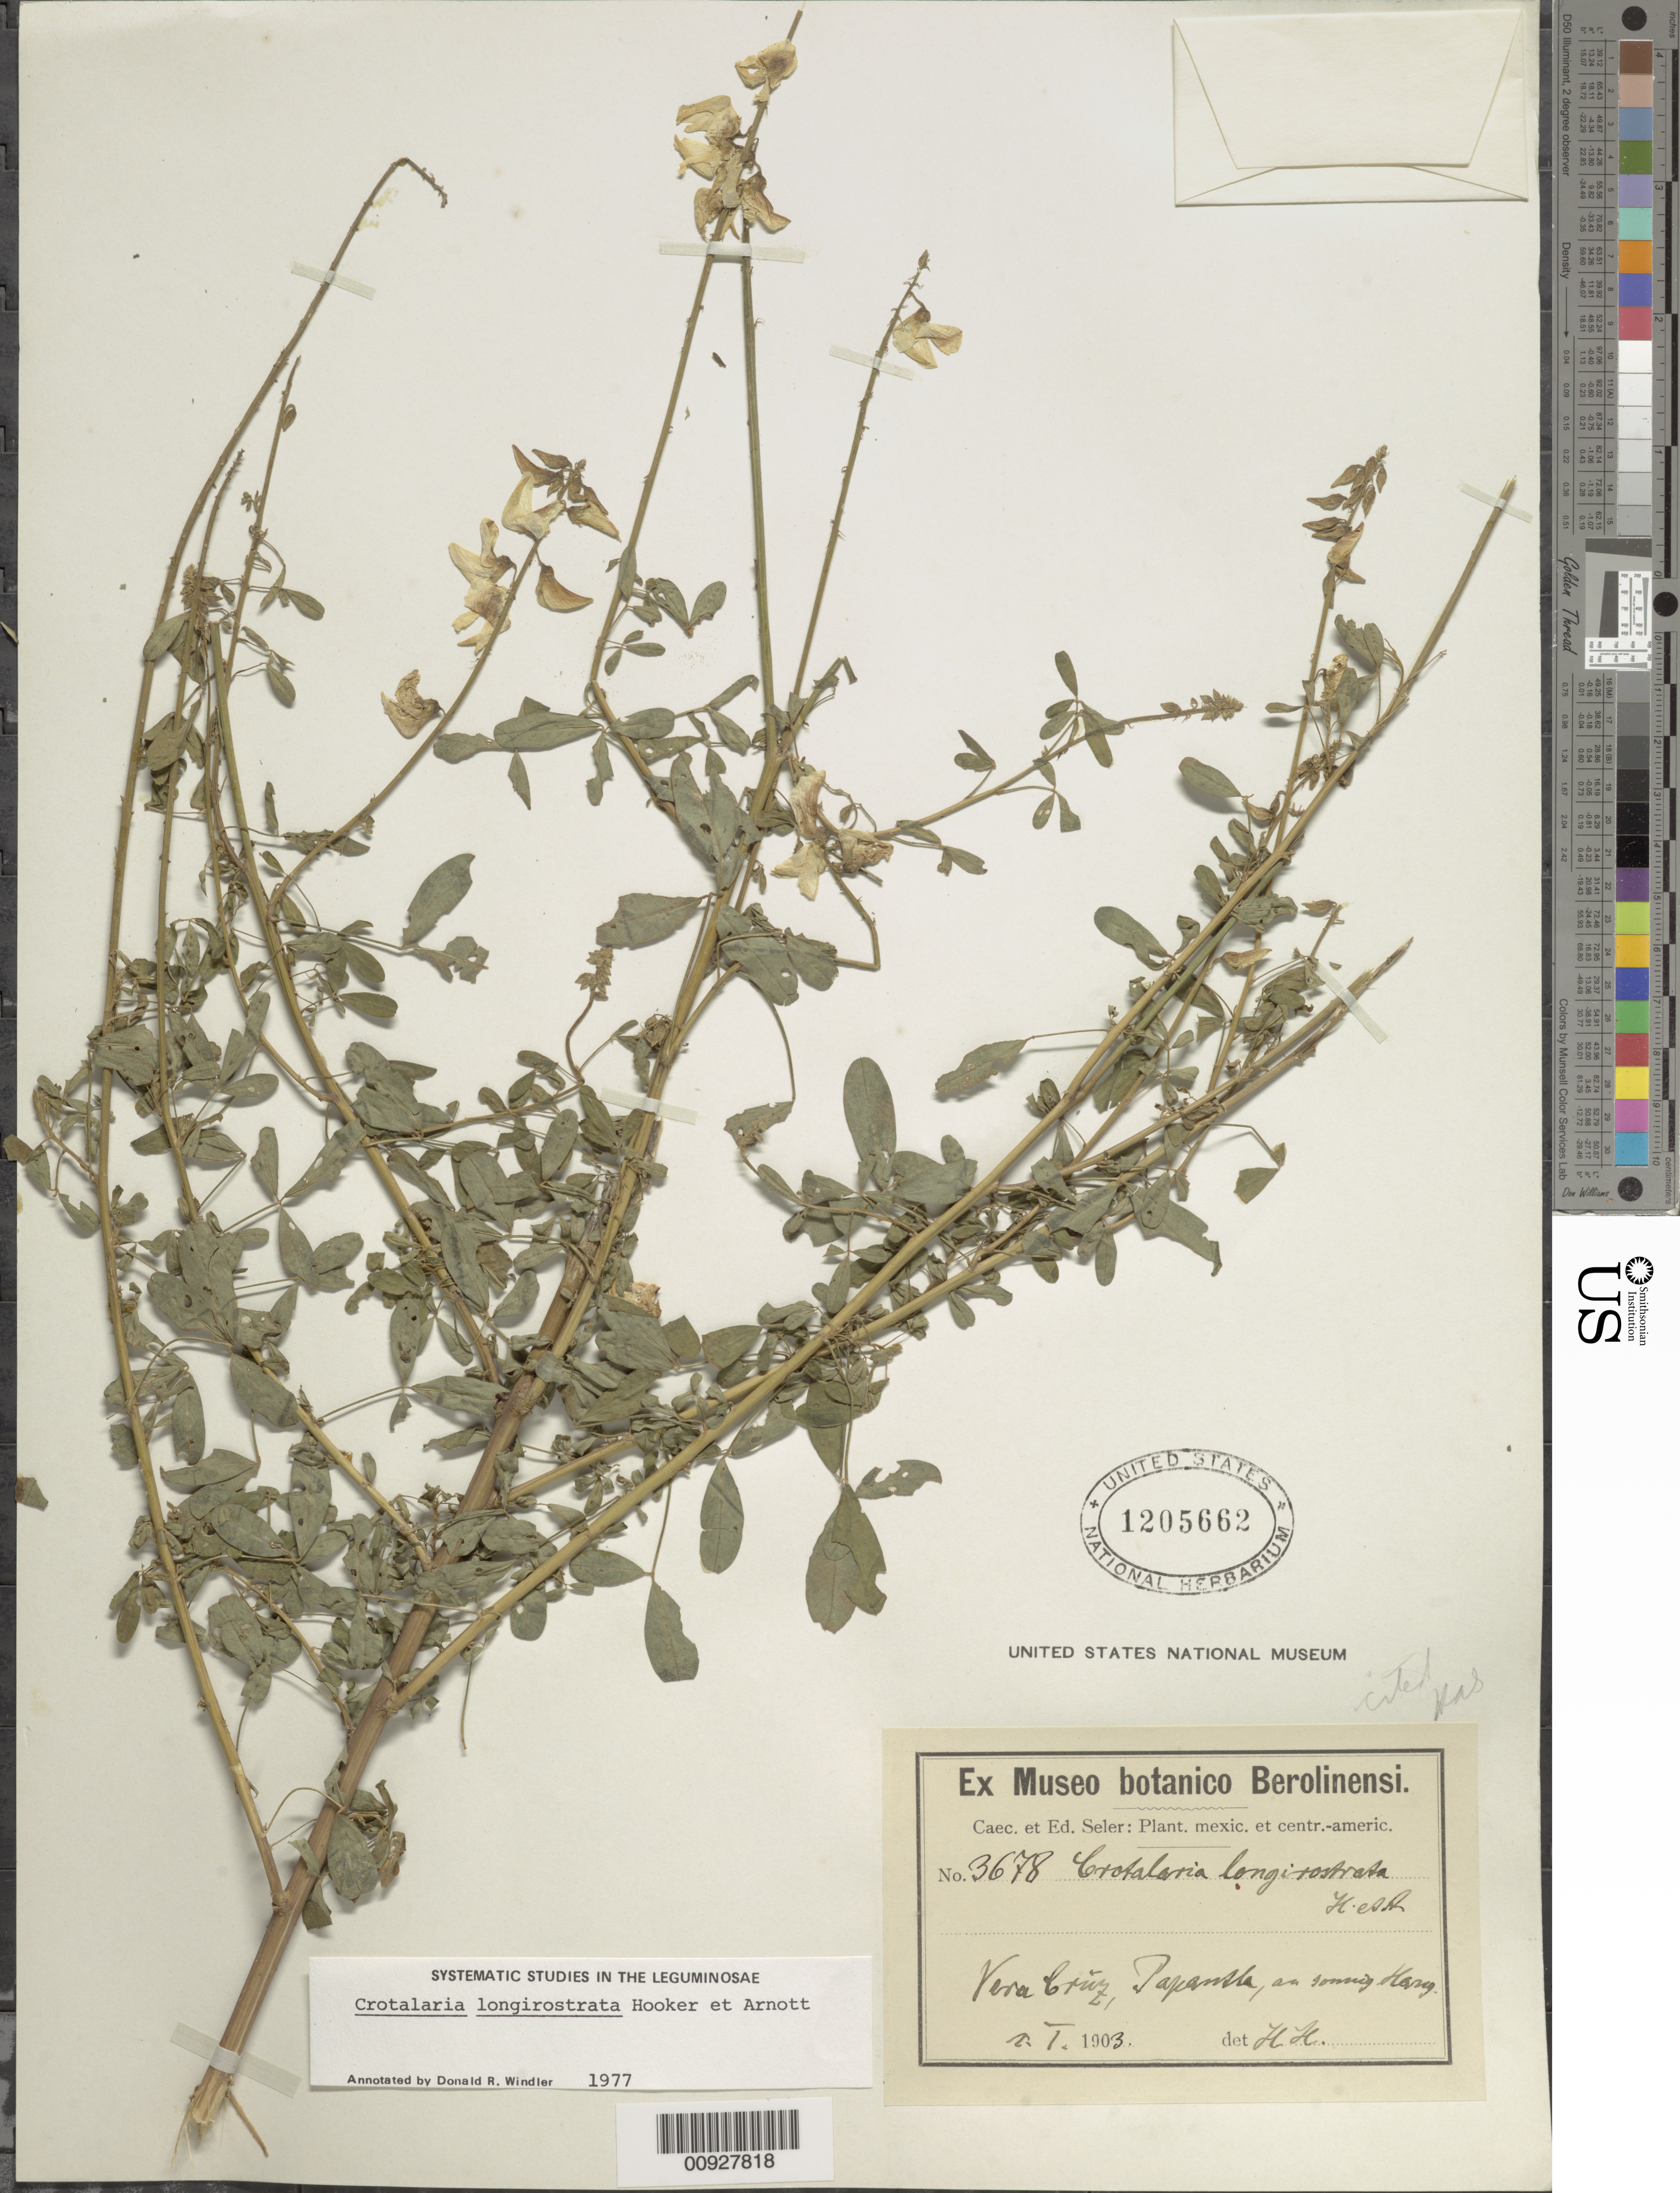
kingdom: Plantae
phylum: Tracheophyta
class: Magnoliopsida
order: Fabales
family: Fabaceae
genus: Crotalaria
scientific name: Crotalaria longirostrata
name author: Hook. & Arn.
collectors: C. Seler & E. G. Seler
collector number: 3678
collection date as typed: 1903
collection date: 1903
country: Mexico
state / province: Veracruz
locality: Veracruz, Papantla,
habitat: an sonnig Hang.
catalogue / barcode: US 1205662